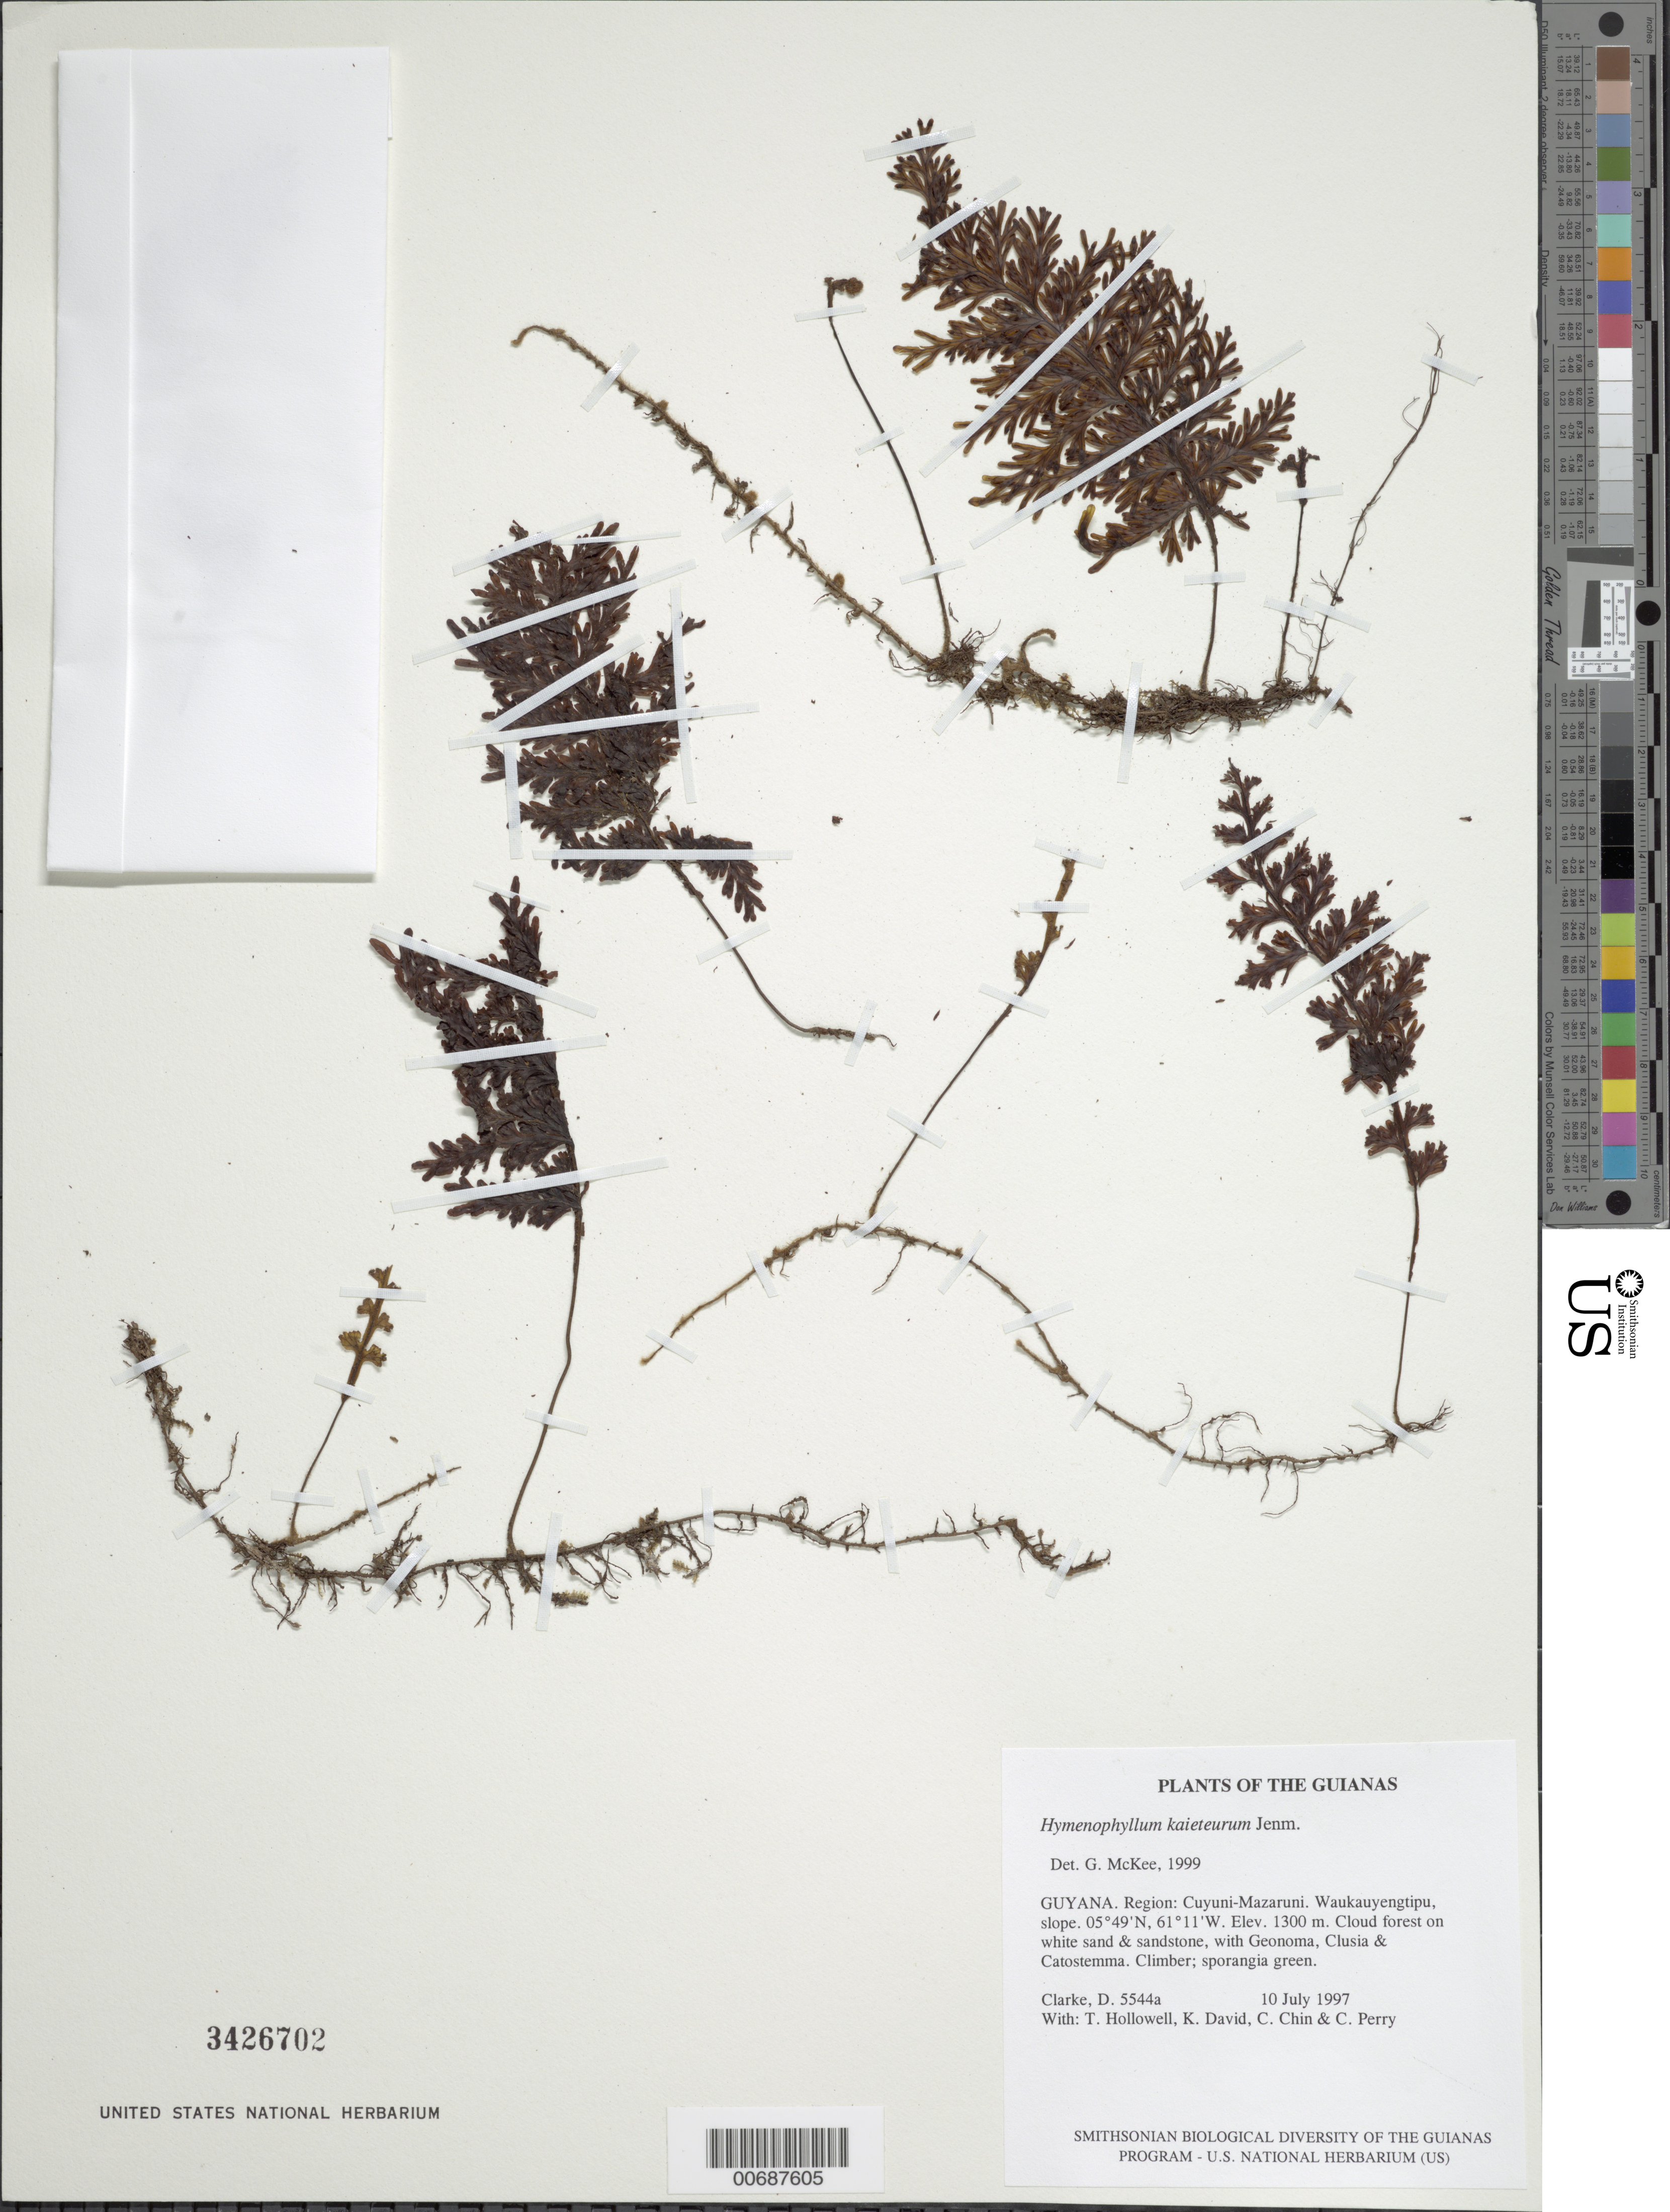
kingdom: Plantae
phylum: Tracheophyta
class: Polypodiopsida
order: Hymenophyllales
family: Hymenophyllaceae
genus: Hymenophyllum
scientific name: Hymenophyllum kaieteurum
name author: Jenman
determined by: McKee, G. S., (US), NMNH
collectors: H. D. Clarke, T. Hollowell, K. David, C. Chin & C. Perry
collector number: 5544 a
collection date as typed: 10 July 1997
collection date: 1997-07-10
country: Guyana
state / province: Cuyuni-Mazaruni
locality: Waukauyengtipu, slope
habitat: Cloud forest on white sand & sandstone, with Geonoma, Clusia & Catostemma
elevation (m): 1300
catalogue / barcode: US 3426702